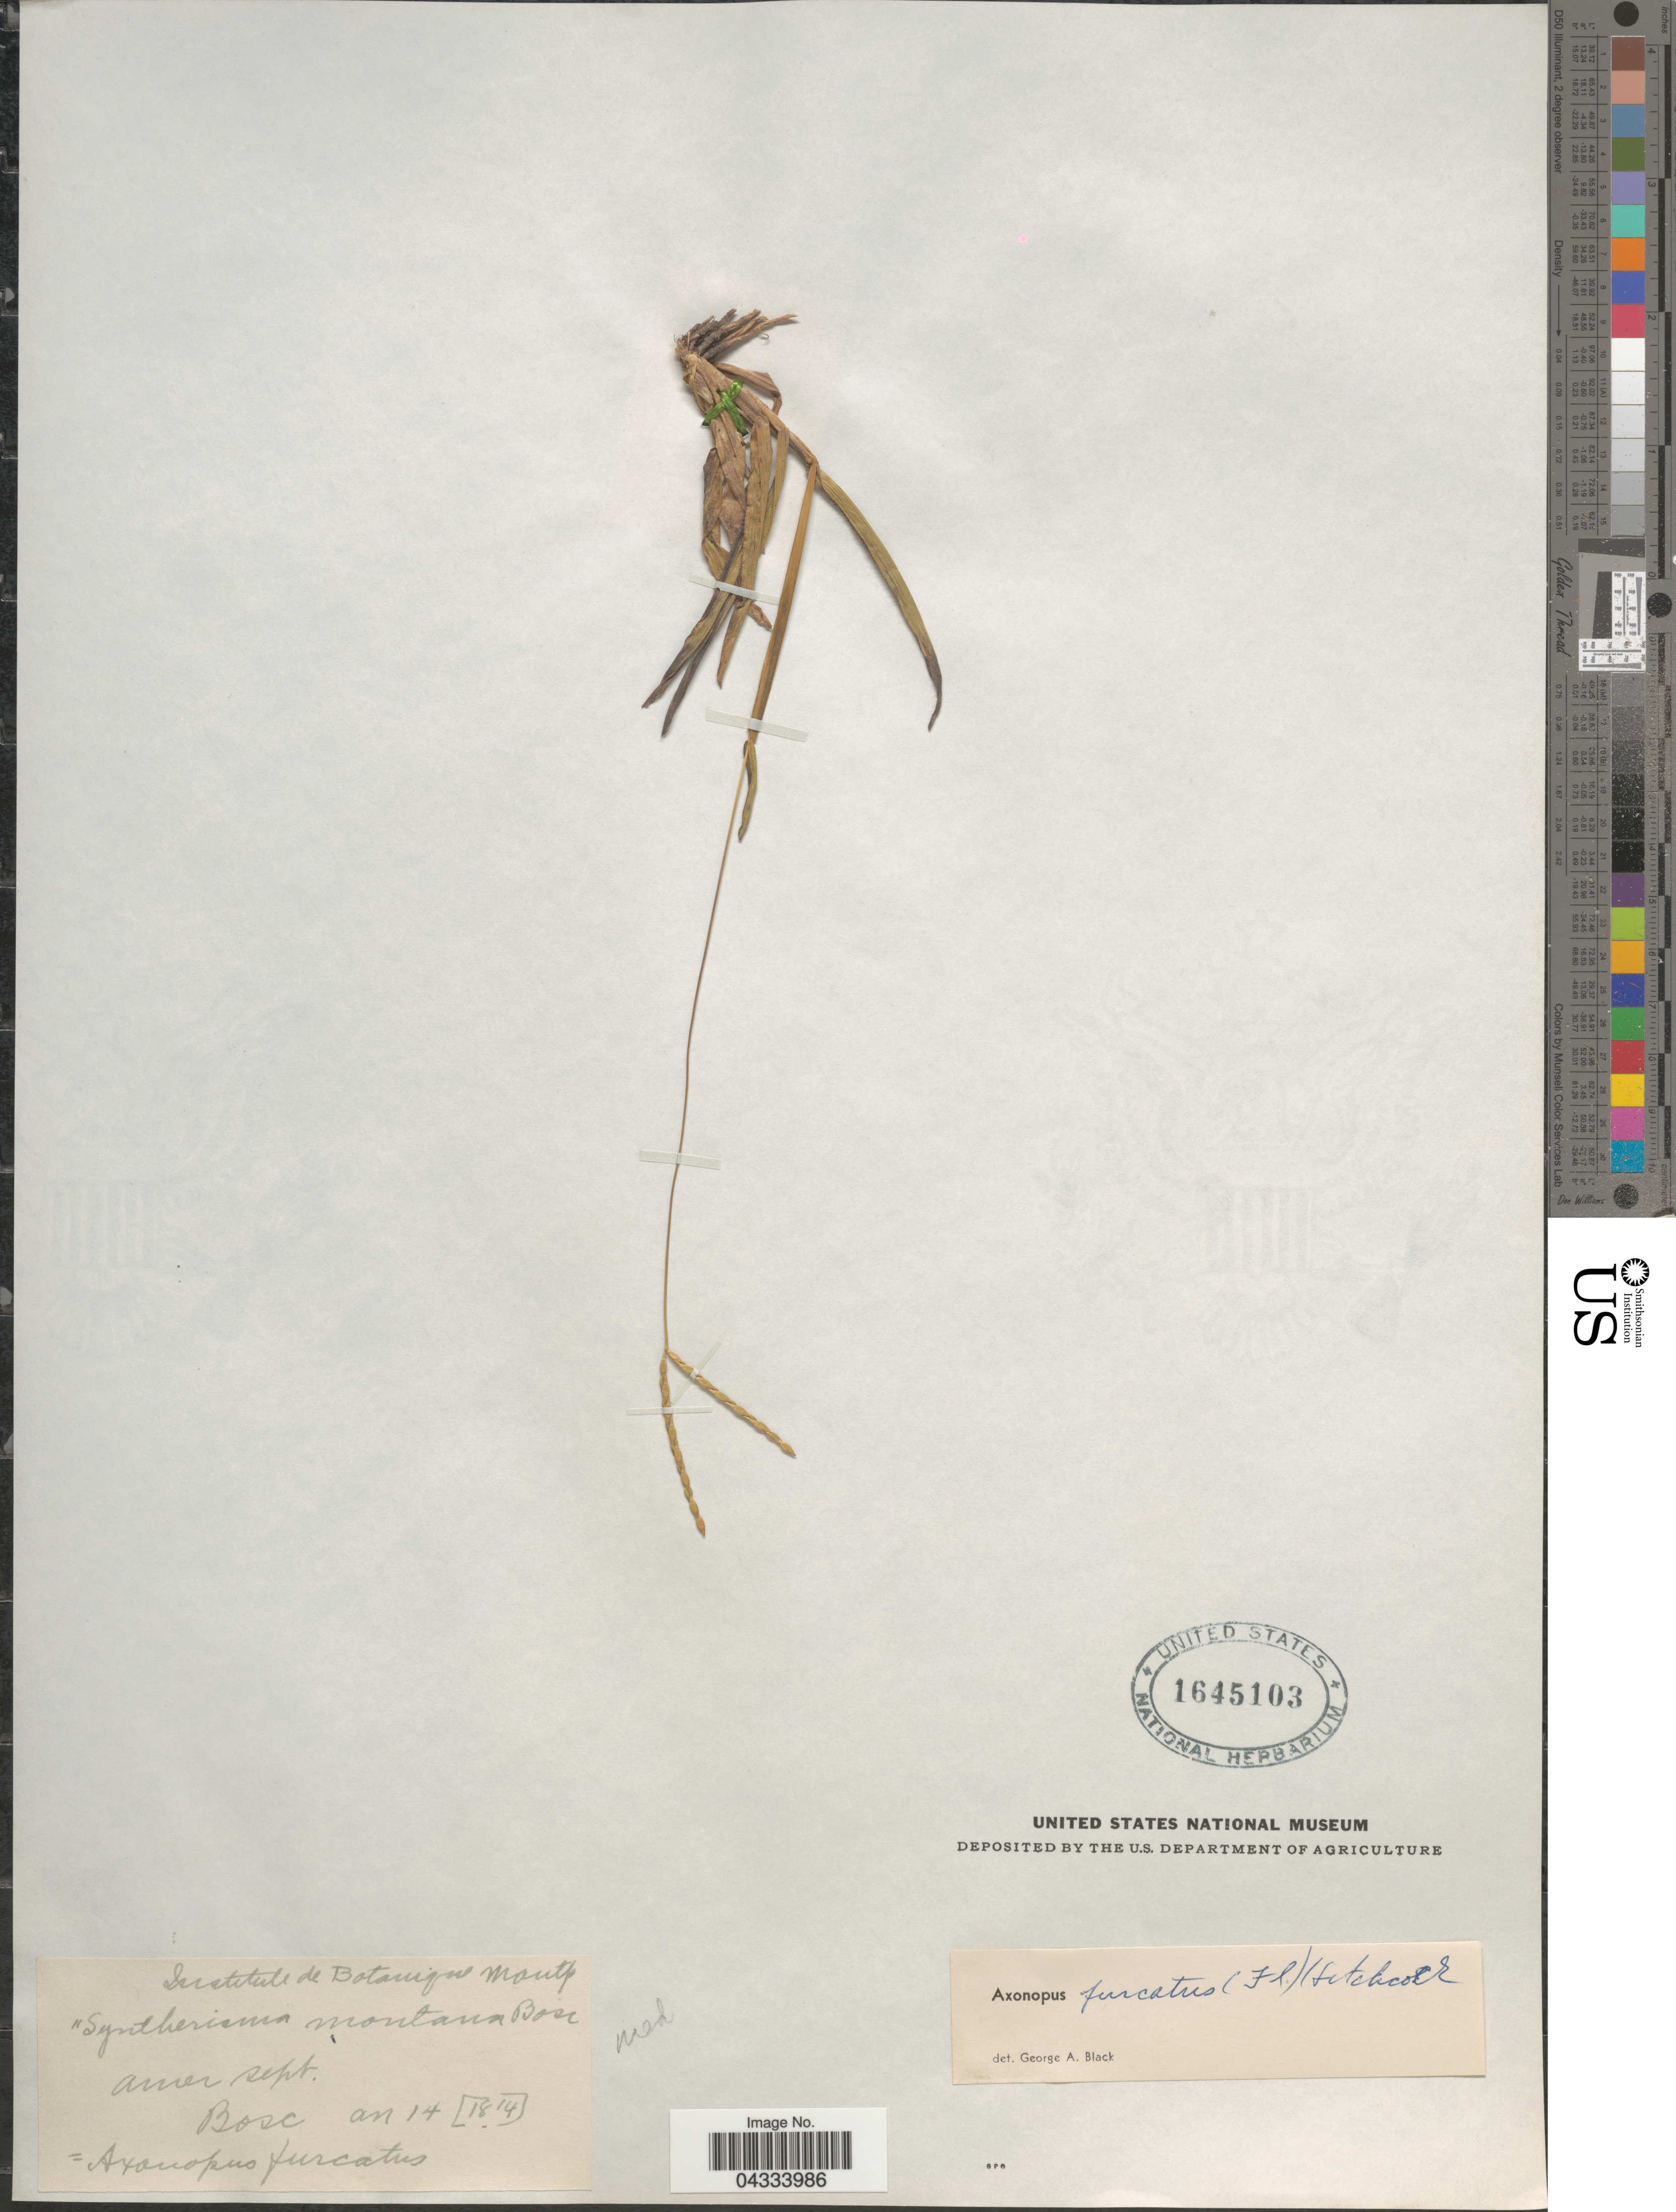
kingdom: Plantae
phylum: Tracheophyta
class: Liliopsida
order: Poales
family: Poaceae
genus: Axonopus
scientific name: Axonopus furcatus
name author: (Flüggé) Hitchc.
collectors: Institut de Botanique (Montpellier)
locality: Amer sept.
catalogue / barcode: US 1645103